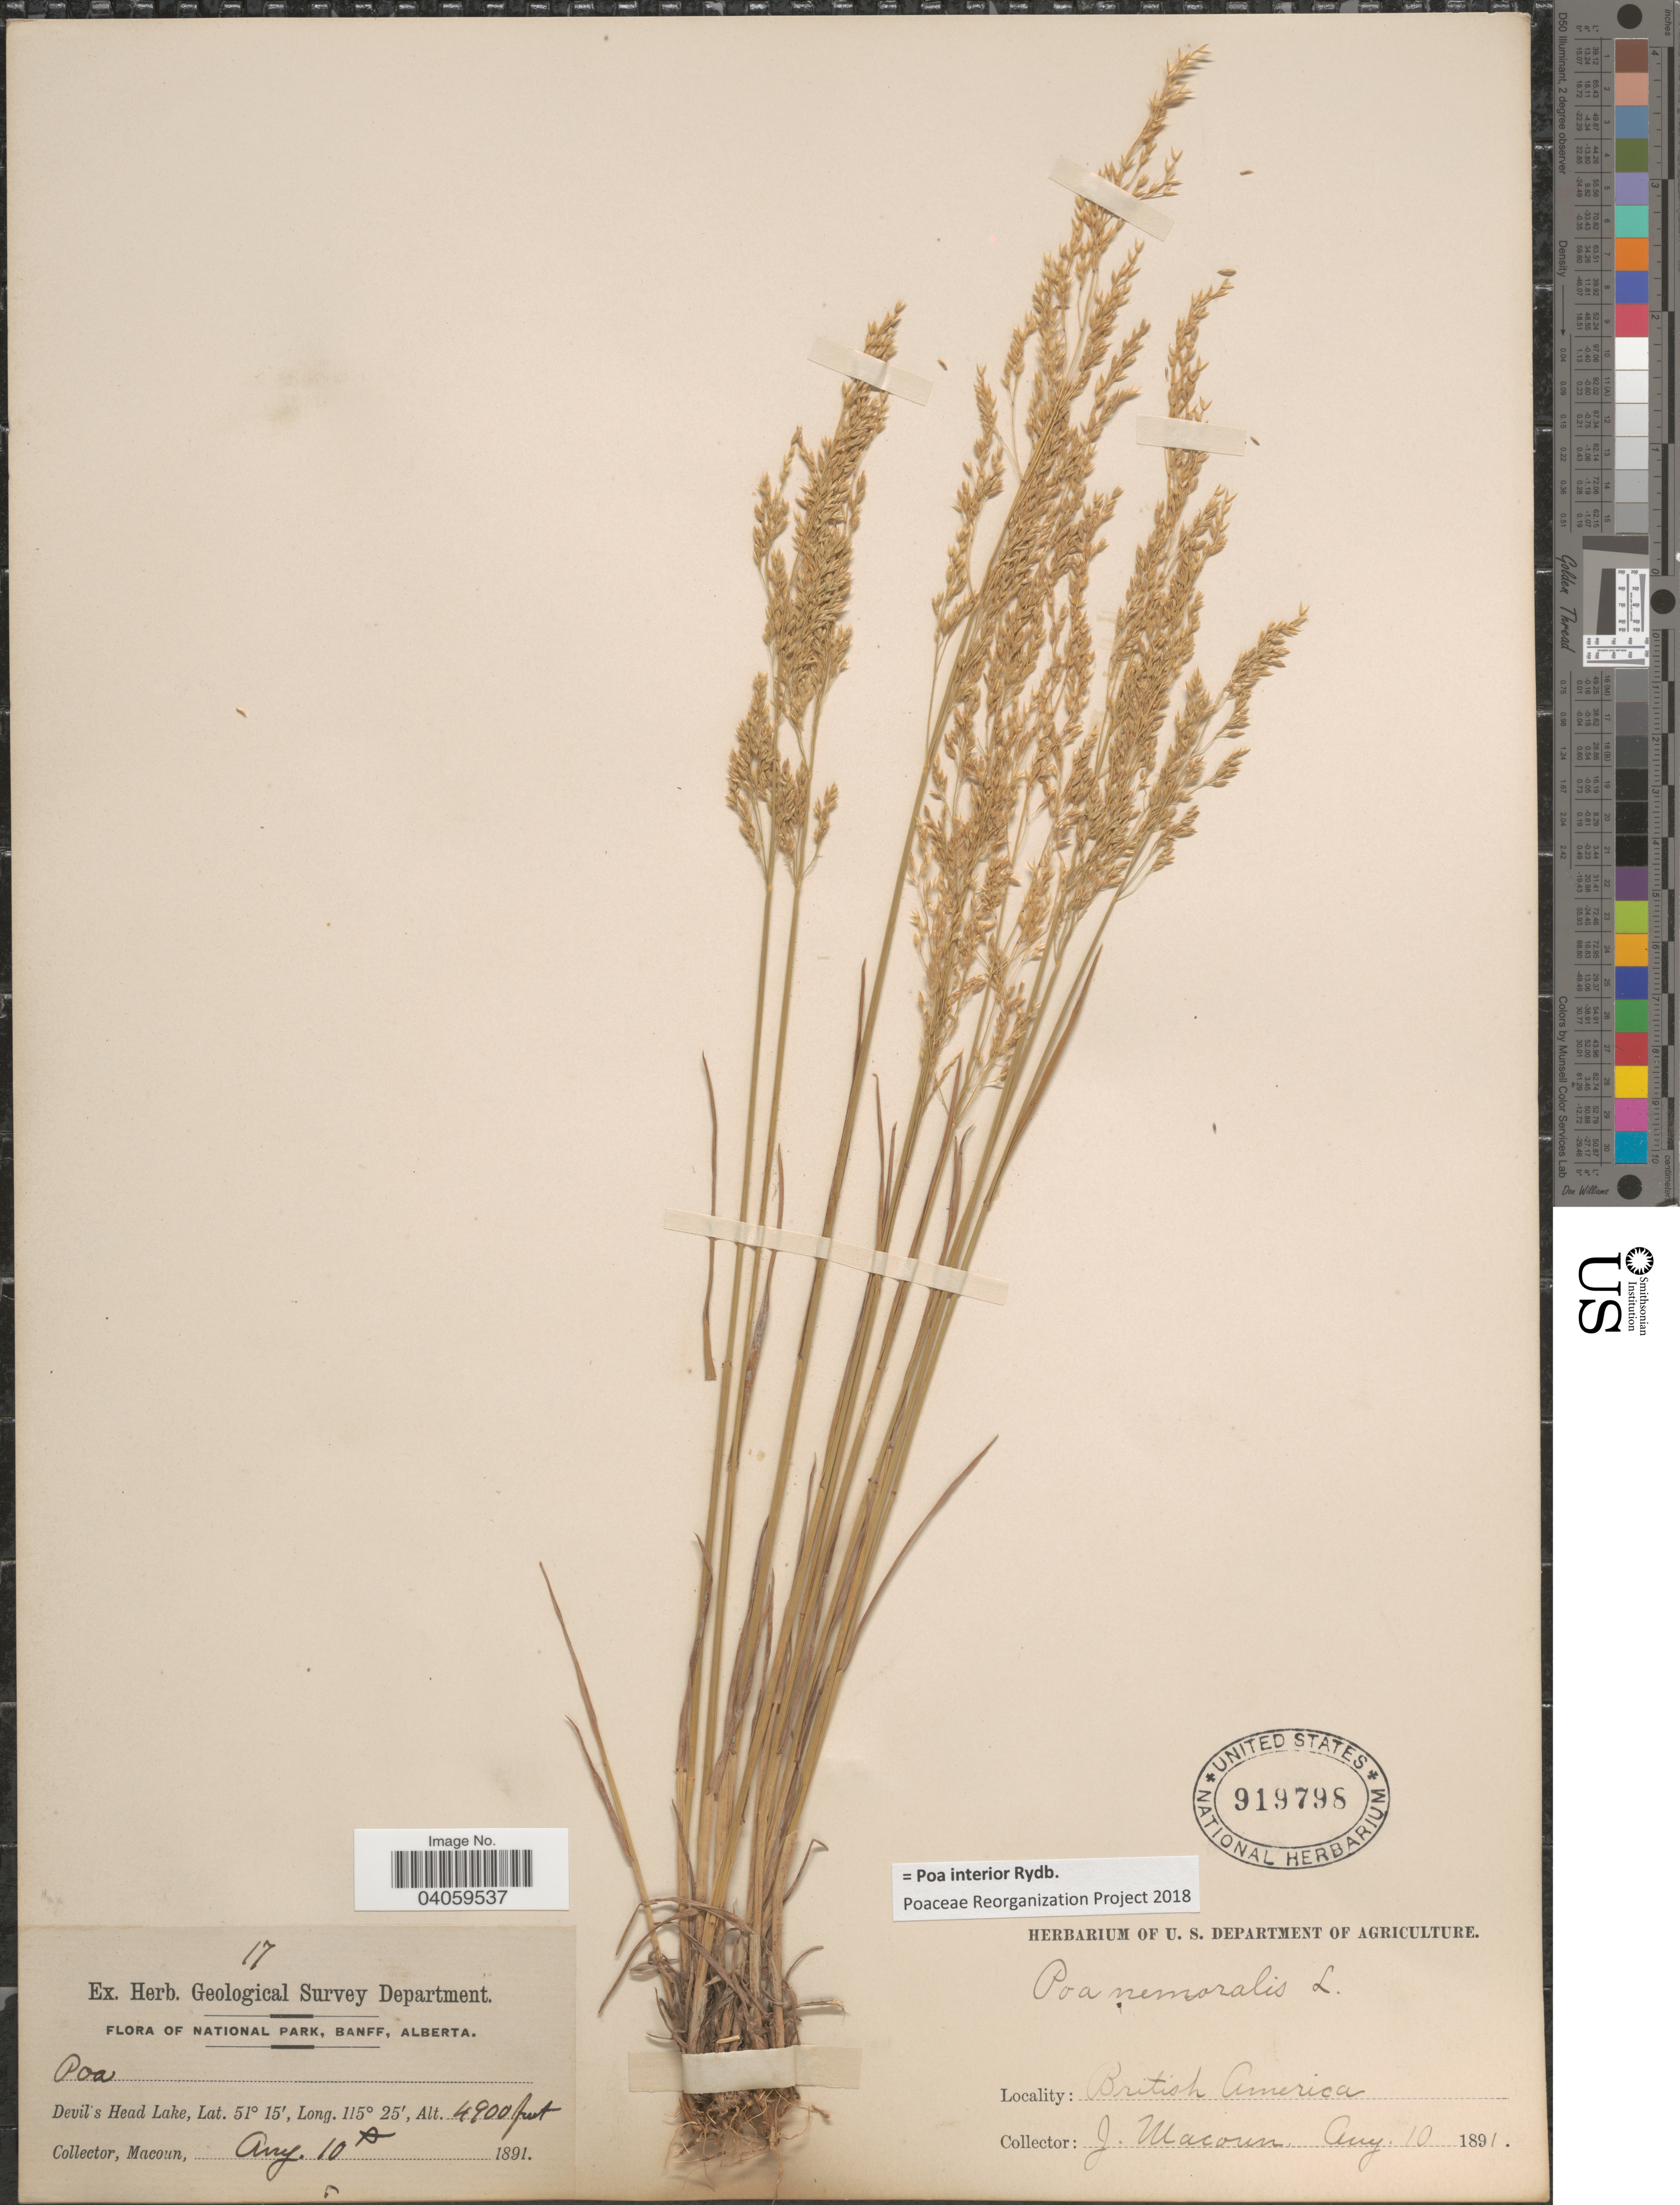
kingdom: Plantae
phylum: Tracheophyta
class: Liliopsida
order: Poales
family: Poaceae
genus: Poa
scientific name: Poa interior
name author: Rydb.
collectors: J. Macoun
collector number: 17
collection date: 1891-08-10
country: Canada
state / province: Alberta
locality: National Park, Banff. Devil's Head Lake.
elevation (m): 1494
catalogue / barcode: US 919798